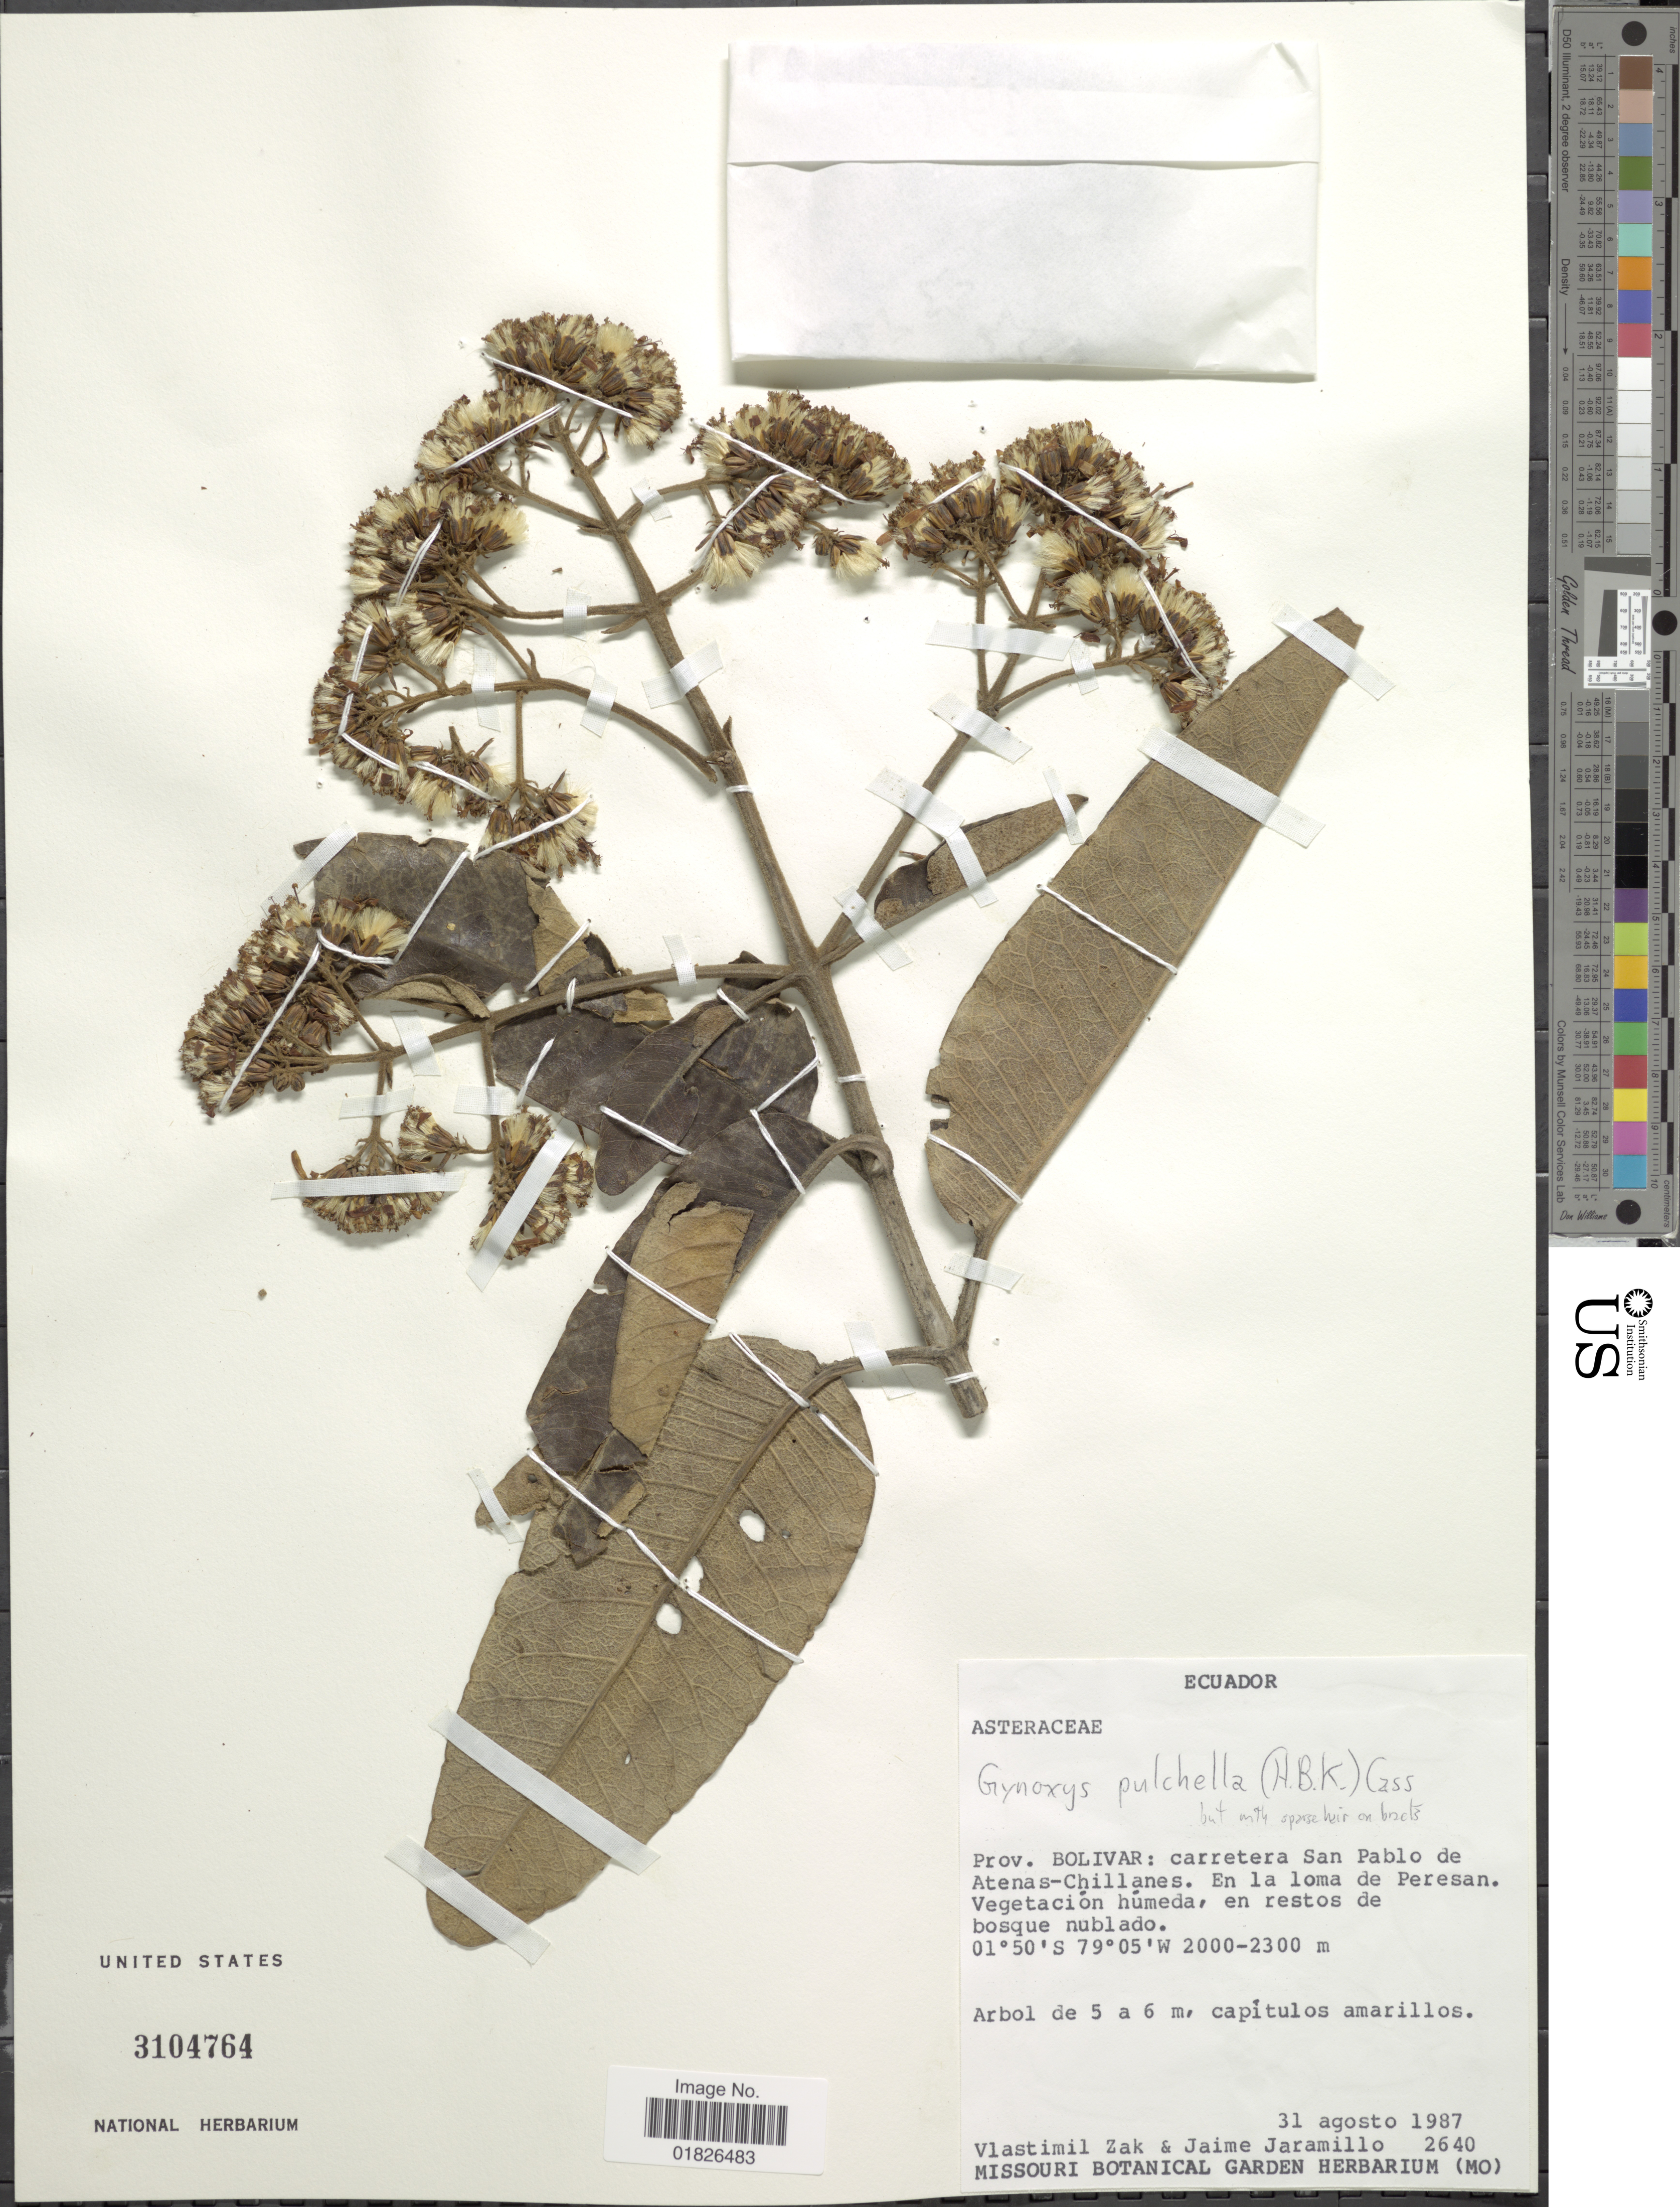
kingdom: Plantae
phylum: Tracheophyta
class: Magnoliopsida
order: Asterales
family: Asteraceae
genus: Gynoxys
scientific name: Gynoxys pulchella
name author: (Kunth) Cass.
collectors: V. Zak & J. Jaramillo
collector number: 2640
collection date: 1987-08-31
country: Ecuador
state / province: Bolívar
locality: Carretera San Pablo de Atenas-Chillanes, en la loma de Peresan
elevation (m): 2000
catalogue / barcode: US 3104764